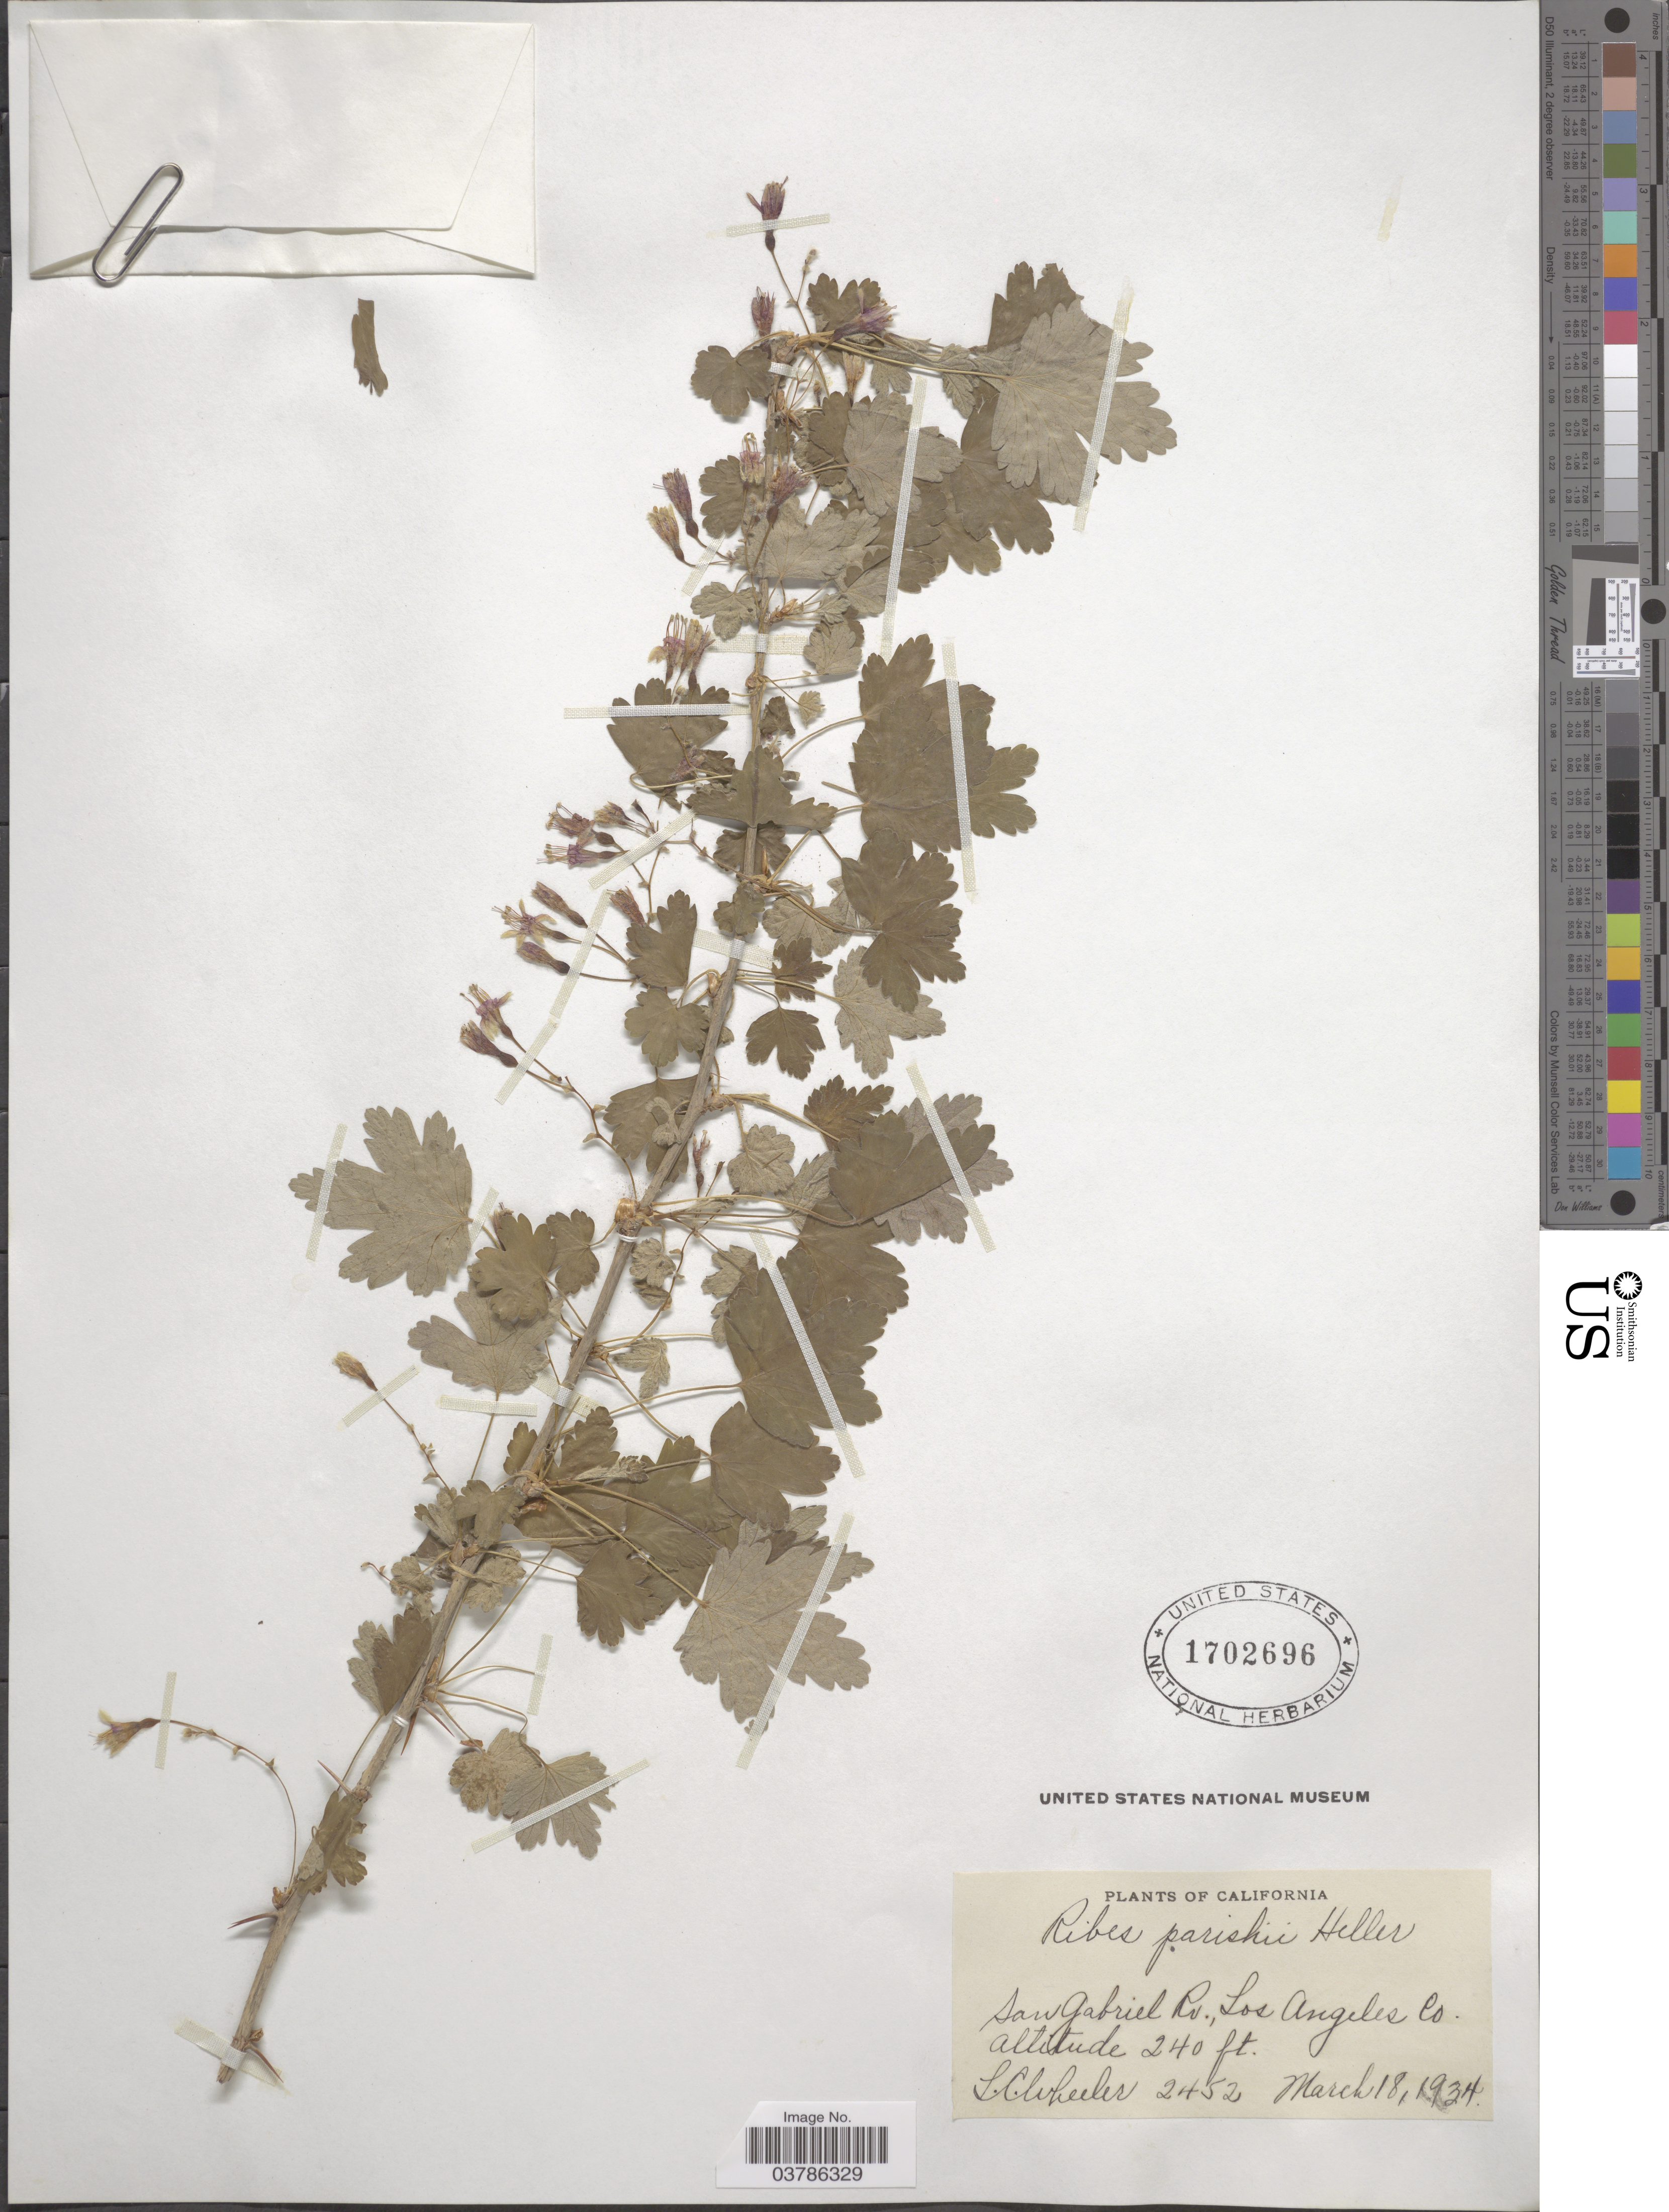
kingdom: Plantae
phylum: Tracheophyta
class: Magnoliopsida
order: Saxifragales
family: Grossulariaceae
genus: Ribes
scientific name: Ribes divaricatum var. parishii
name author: (A. Heller) Jeps.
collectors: L. C. Wheeler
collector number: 2452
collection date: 1934-03-18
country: United States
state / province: California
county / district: Los Angeles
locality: San Gabriel Co., Los Angeles Co.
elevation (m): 73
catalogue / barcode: US 1702696